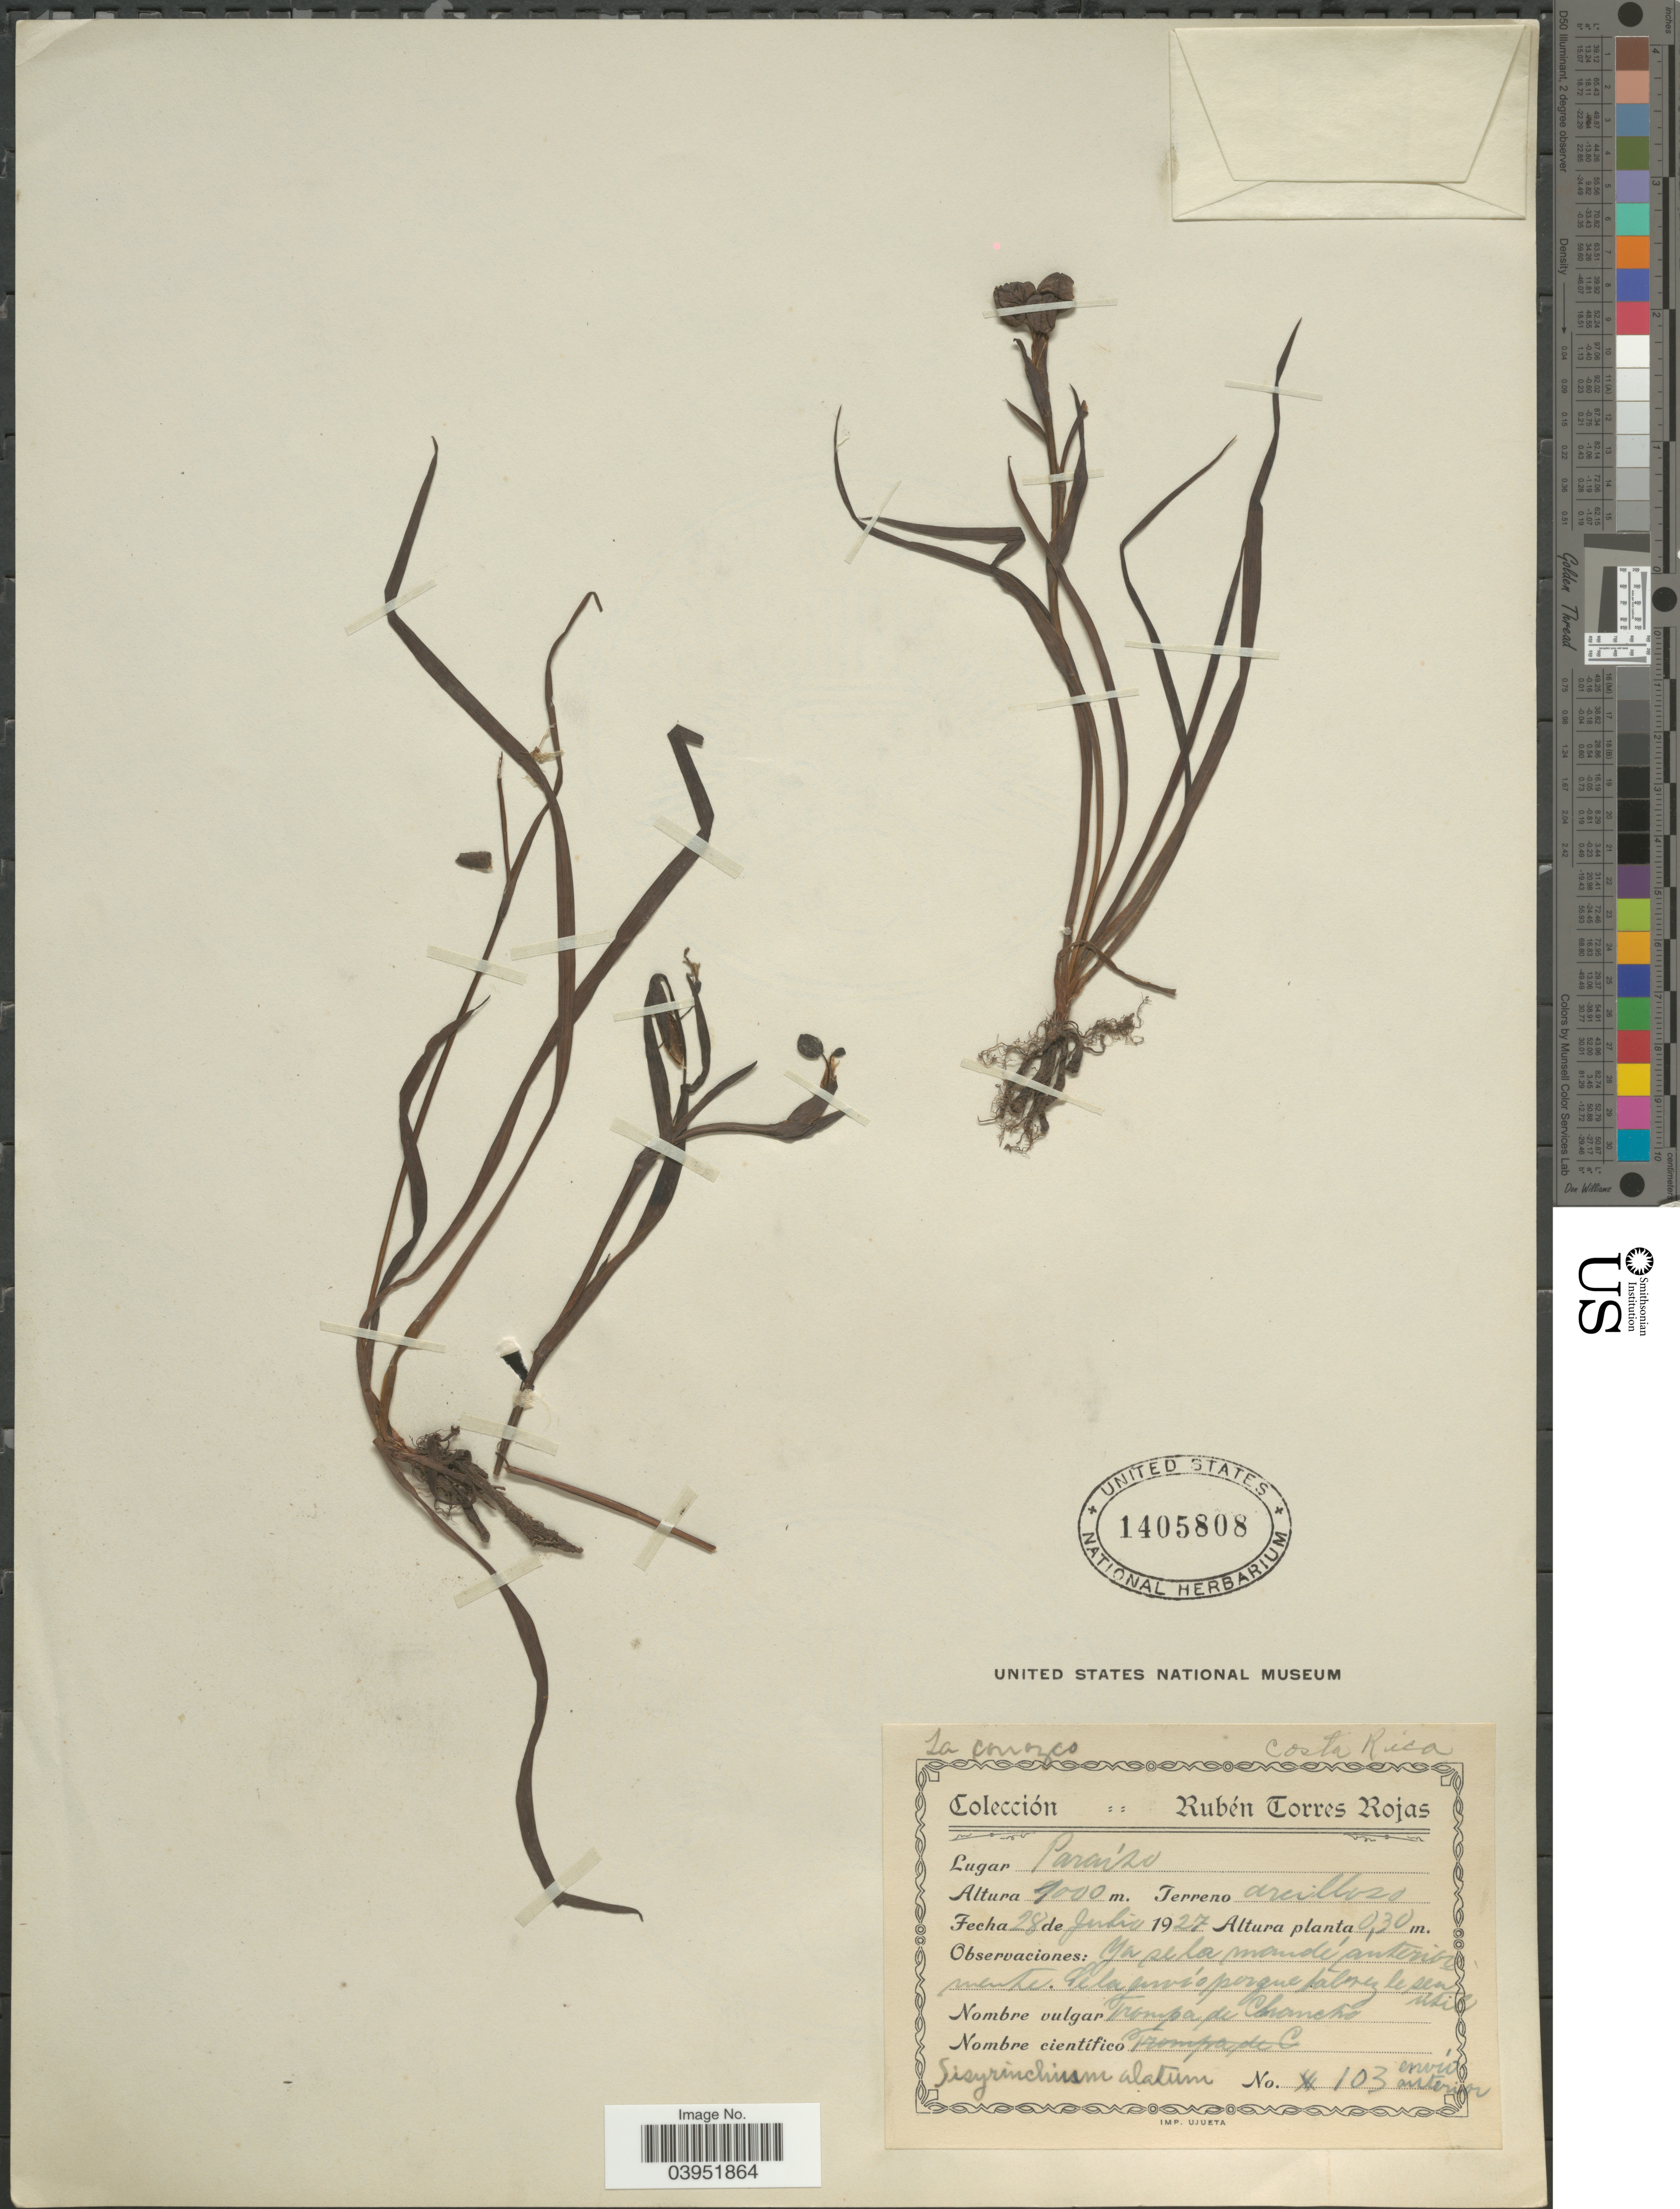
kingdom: Plantae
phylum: Tracheophyta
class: Liliopsida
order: Asparagales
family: Iridaceae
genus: Sisyrinchium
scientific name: Sisyrinchium sp.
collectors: R. Torres Rojas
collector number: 103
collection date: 1927-07-28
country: Honduras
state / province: El Paraiso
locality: Paraíso. Terreno arcilloso.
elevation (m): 7000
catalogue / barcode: US 1405808